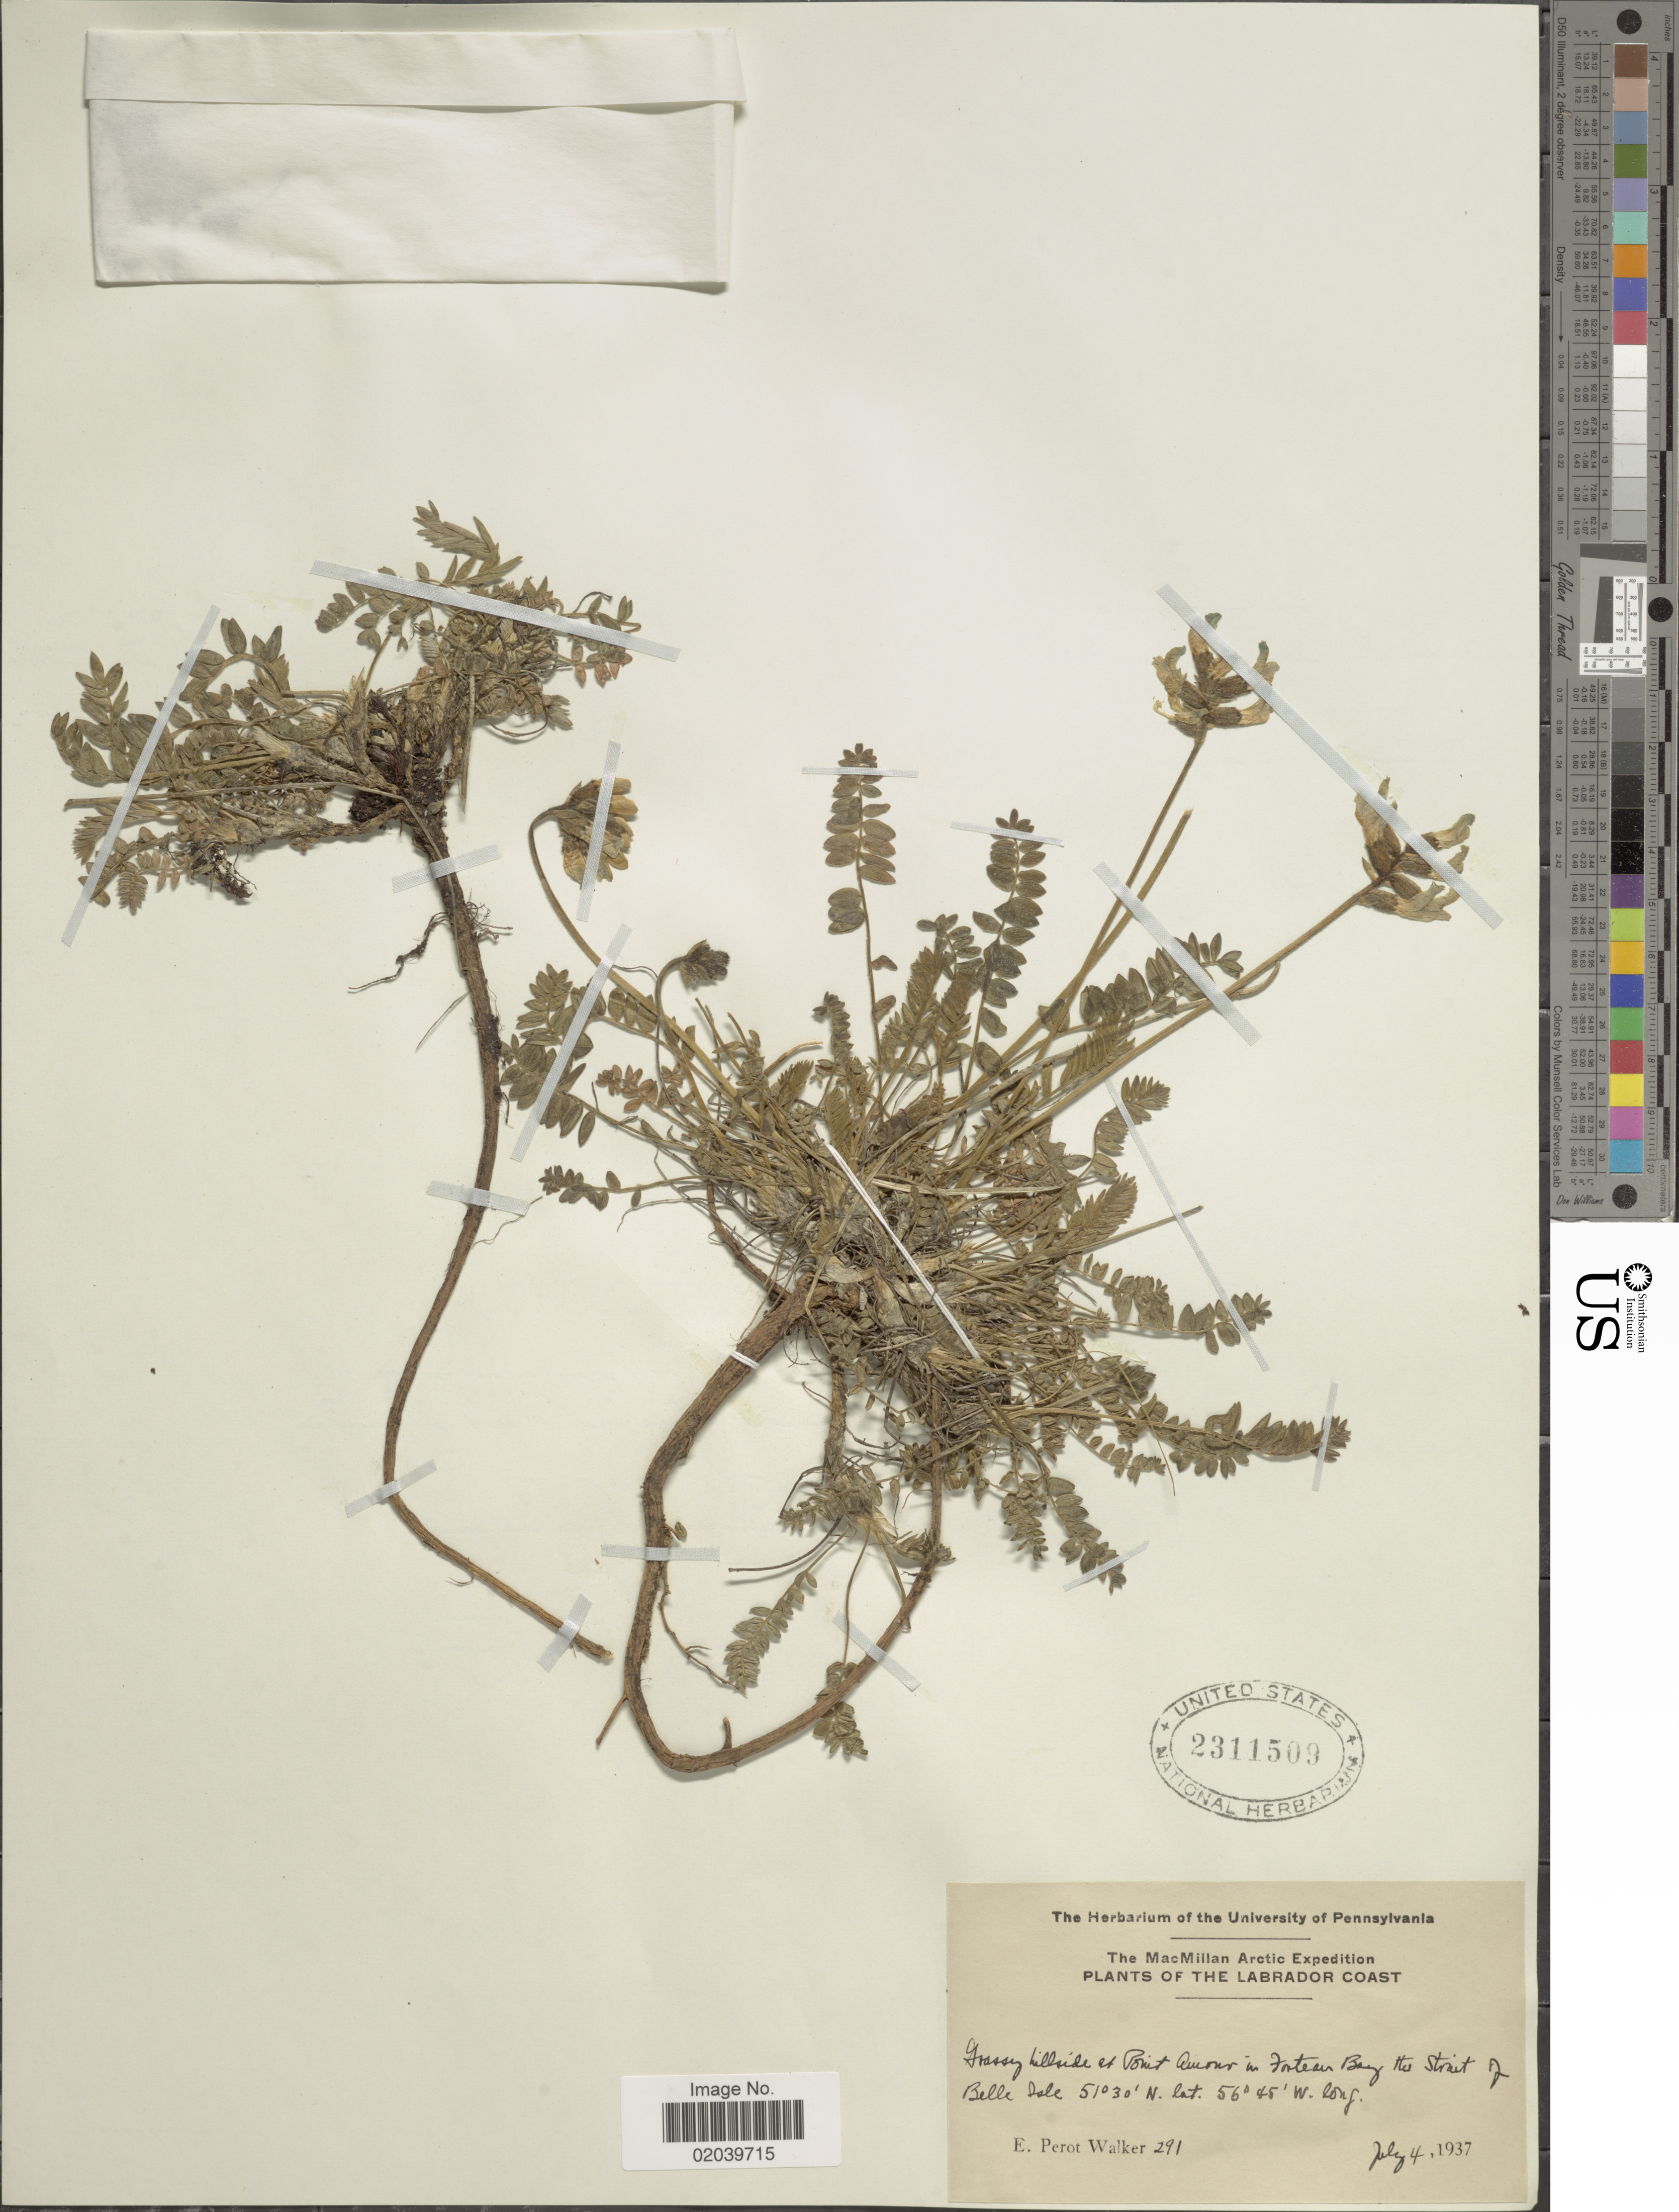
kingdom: Plantae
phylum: Tracheophyta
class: Magnoliopsida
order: Fabales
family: Fabaceae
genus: Oxytropis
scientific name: Oxytropis deflexa var. foliolosa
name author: (Hook.) Barneby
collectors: E. P. Walker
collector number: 291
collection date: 1937-07-04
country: Canada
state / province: Newfoundland and Labrador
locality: Labrador Coast. Grassy hillside at Point Amour in Forteau Bay the Strait of Belle Isle.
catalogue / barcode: US 2311509